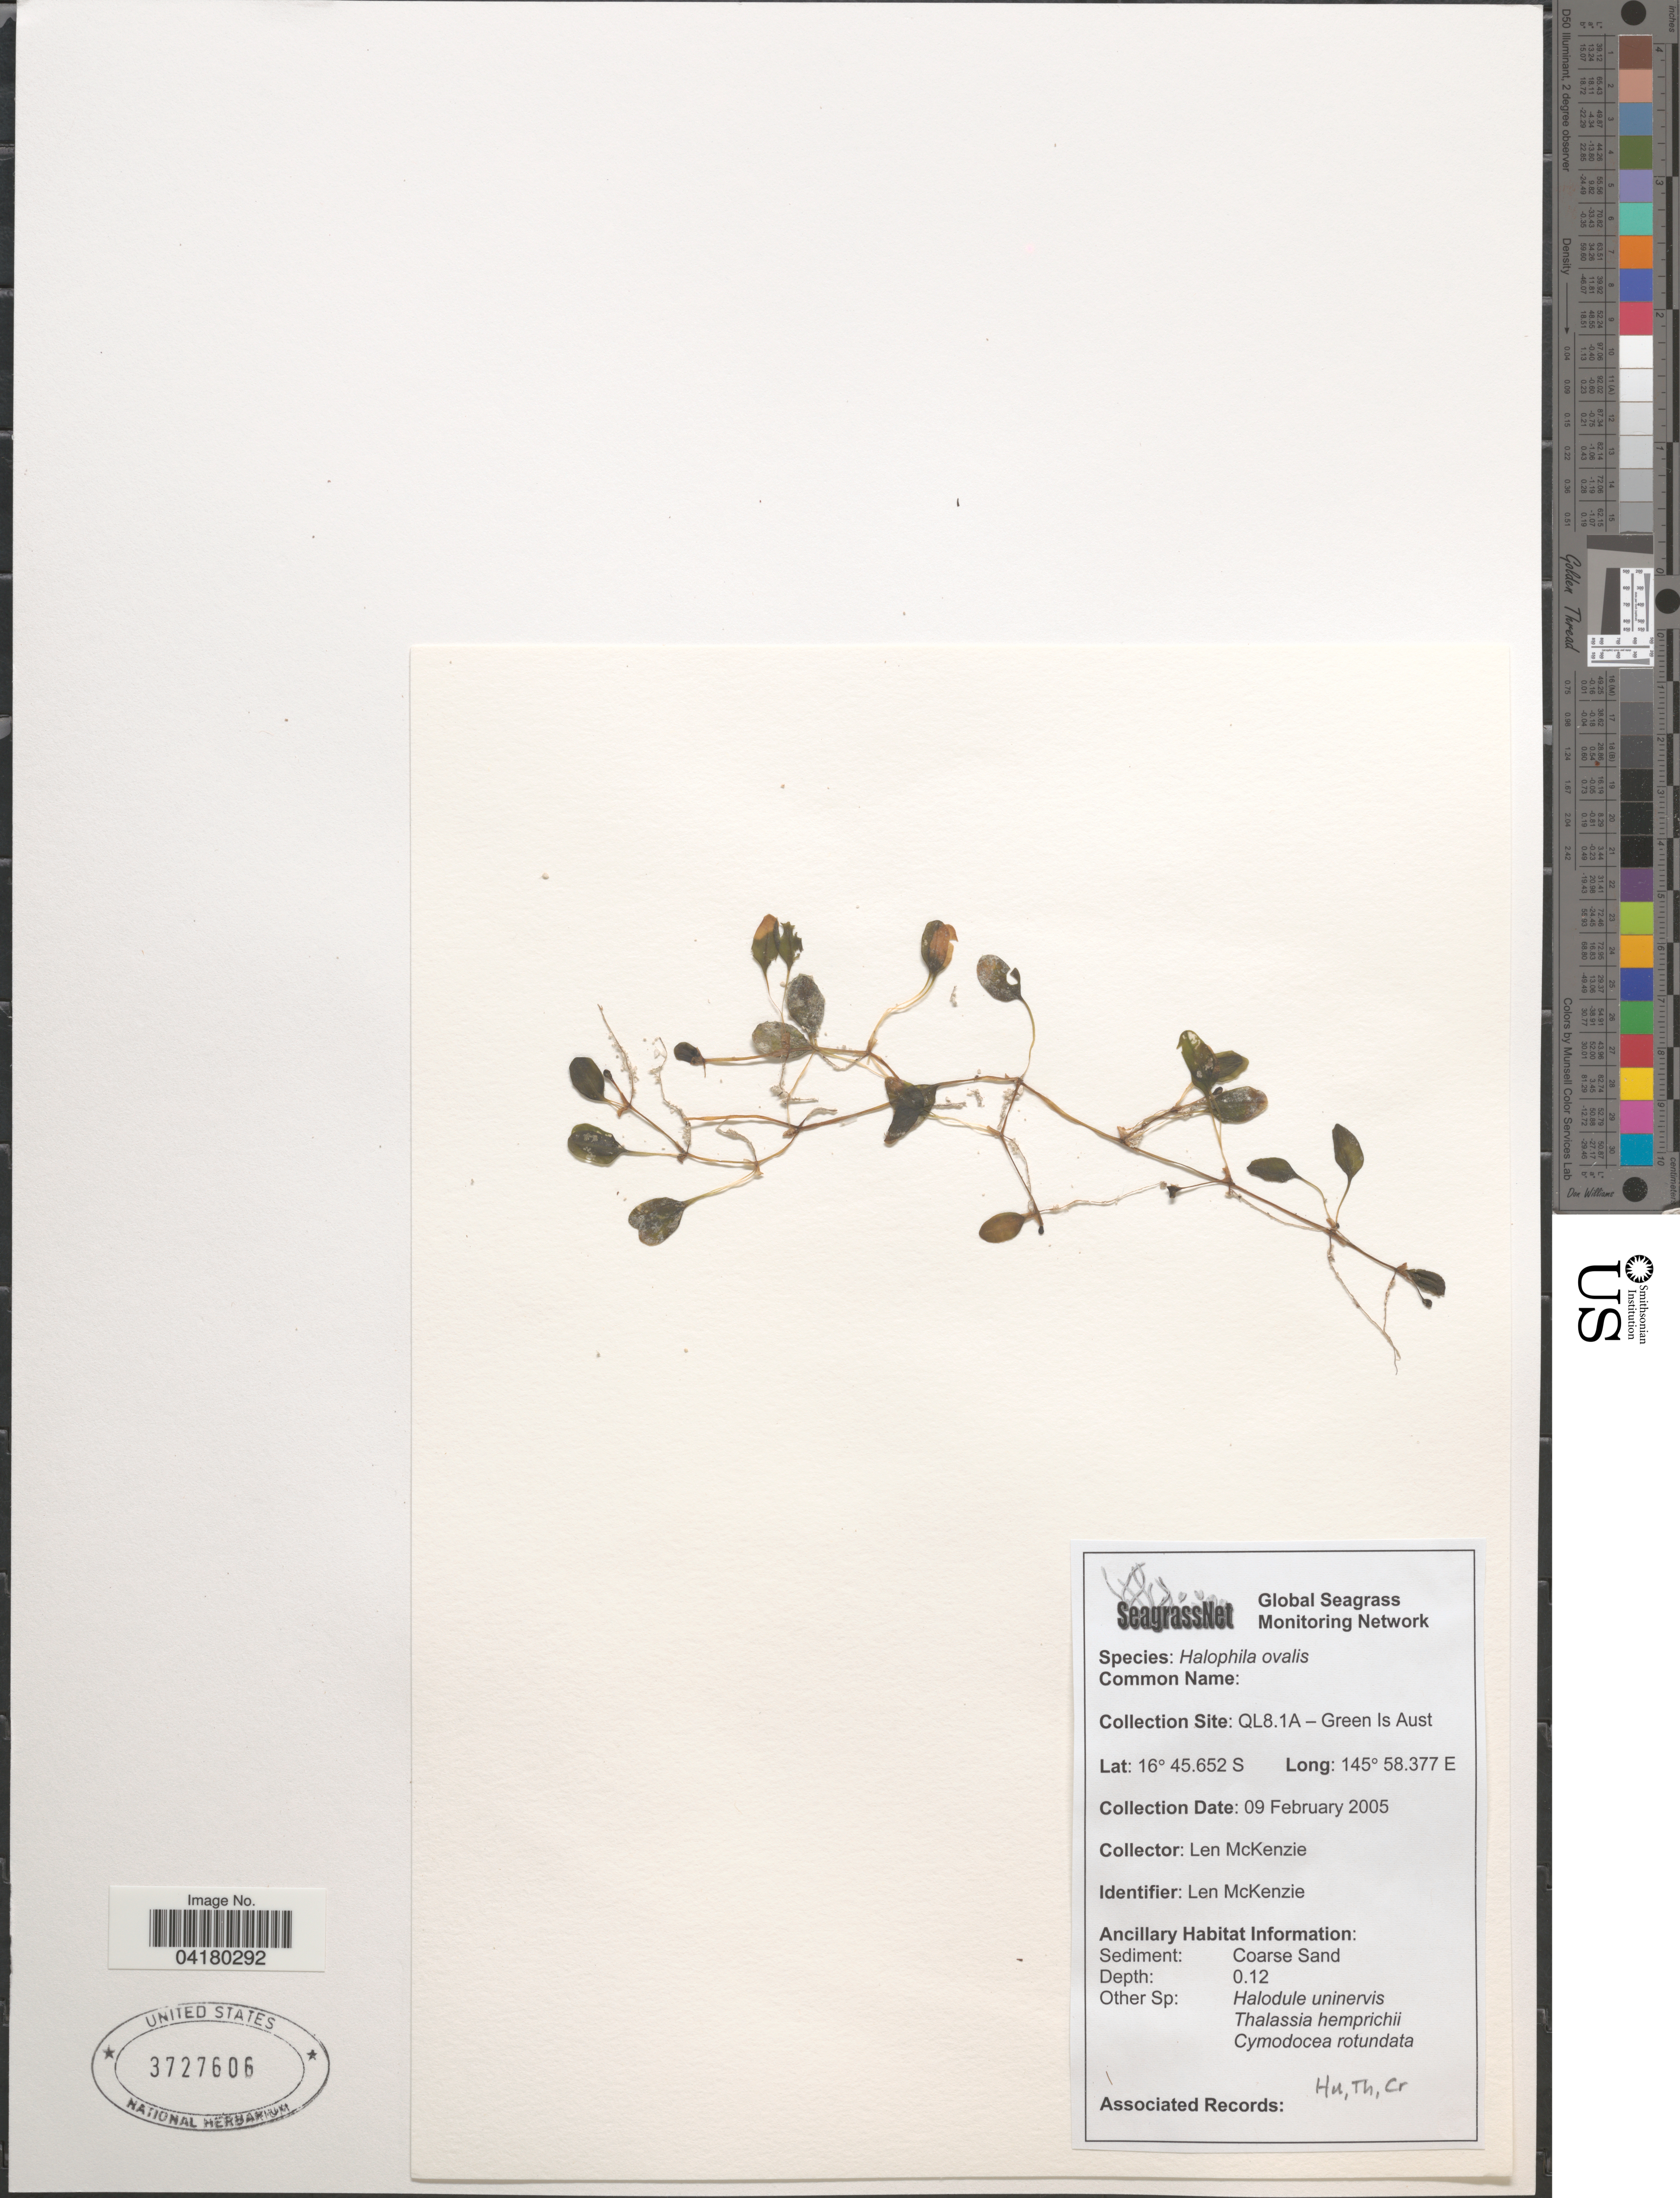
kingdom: Plantae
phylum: Tracheophyta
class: Liliopsida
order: Alismatales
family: Hydrocharitaceae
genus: Halophila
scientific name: Halophila ovalis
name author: (R. Br.) Hook. f.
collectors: L. McKenzie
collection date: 2005-02-09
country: Australia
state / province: Queensland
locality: QL8.1A - Green Is.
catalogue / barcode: US 3727606